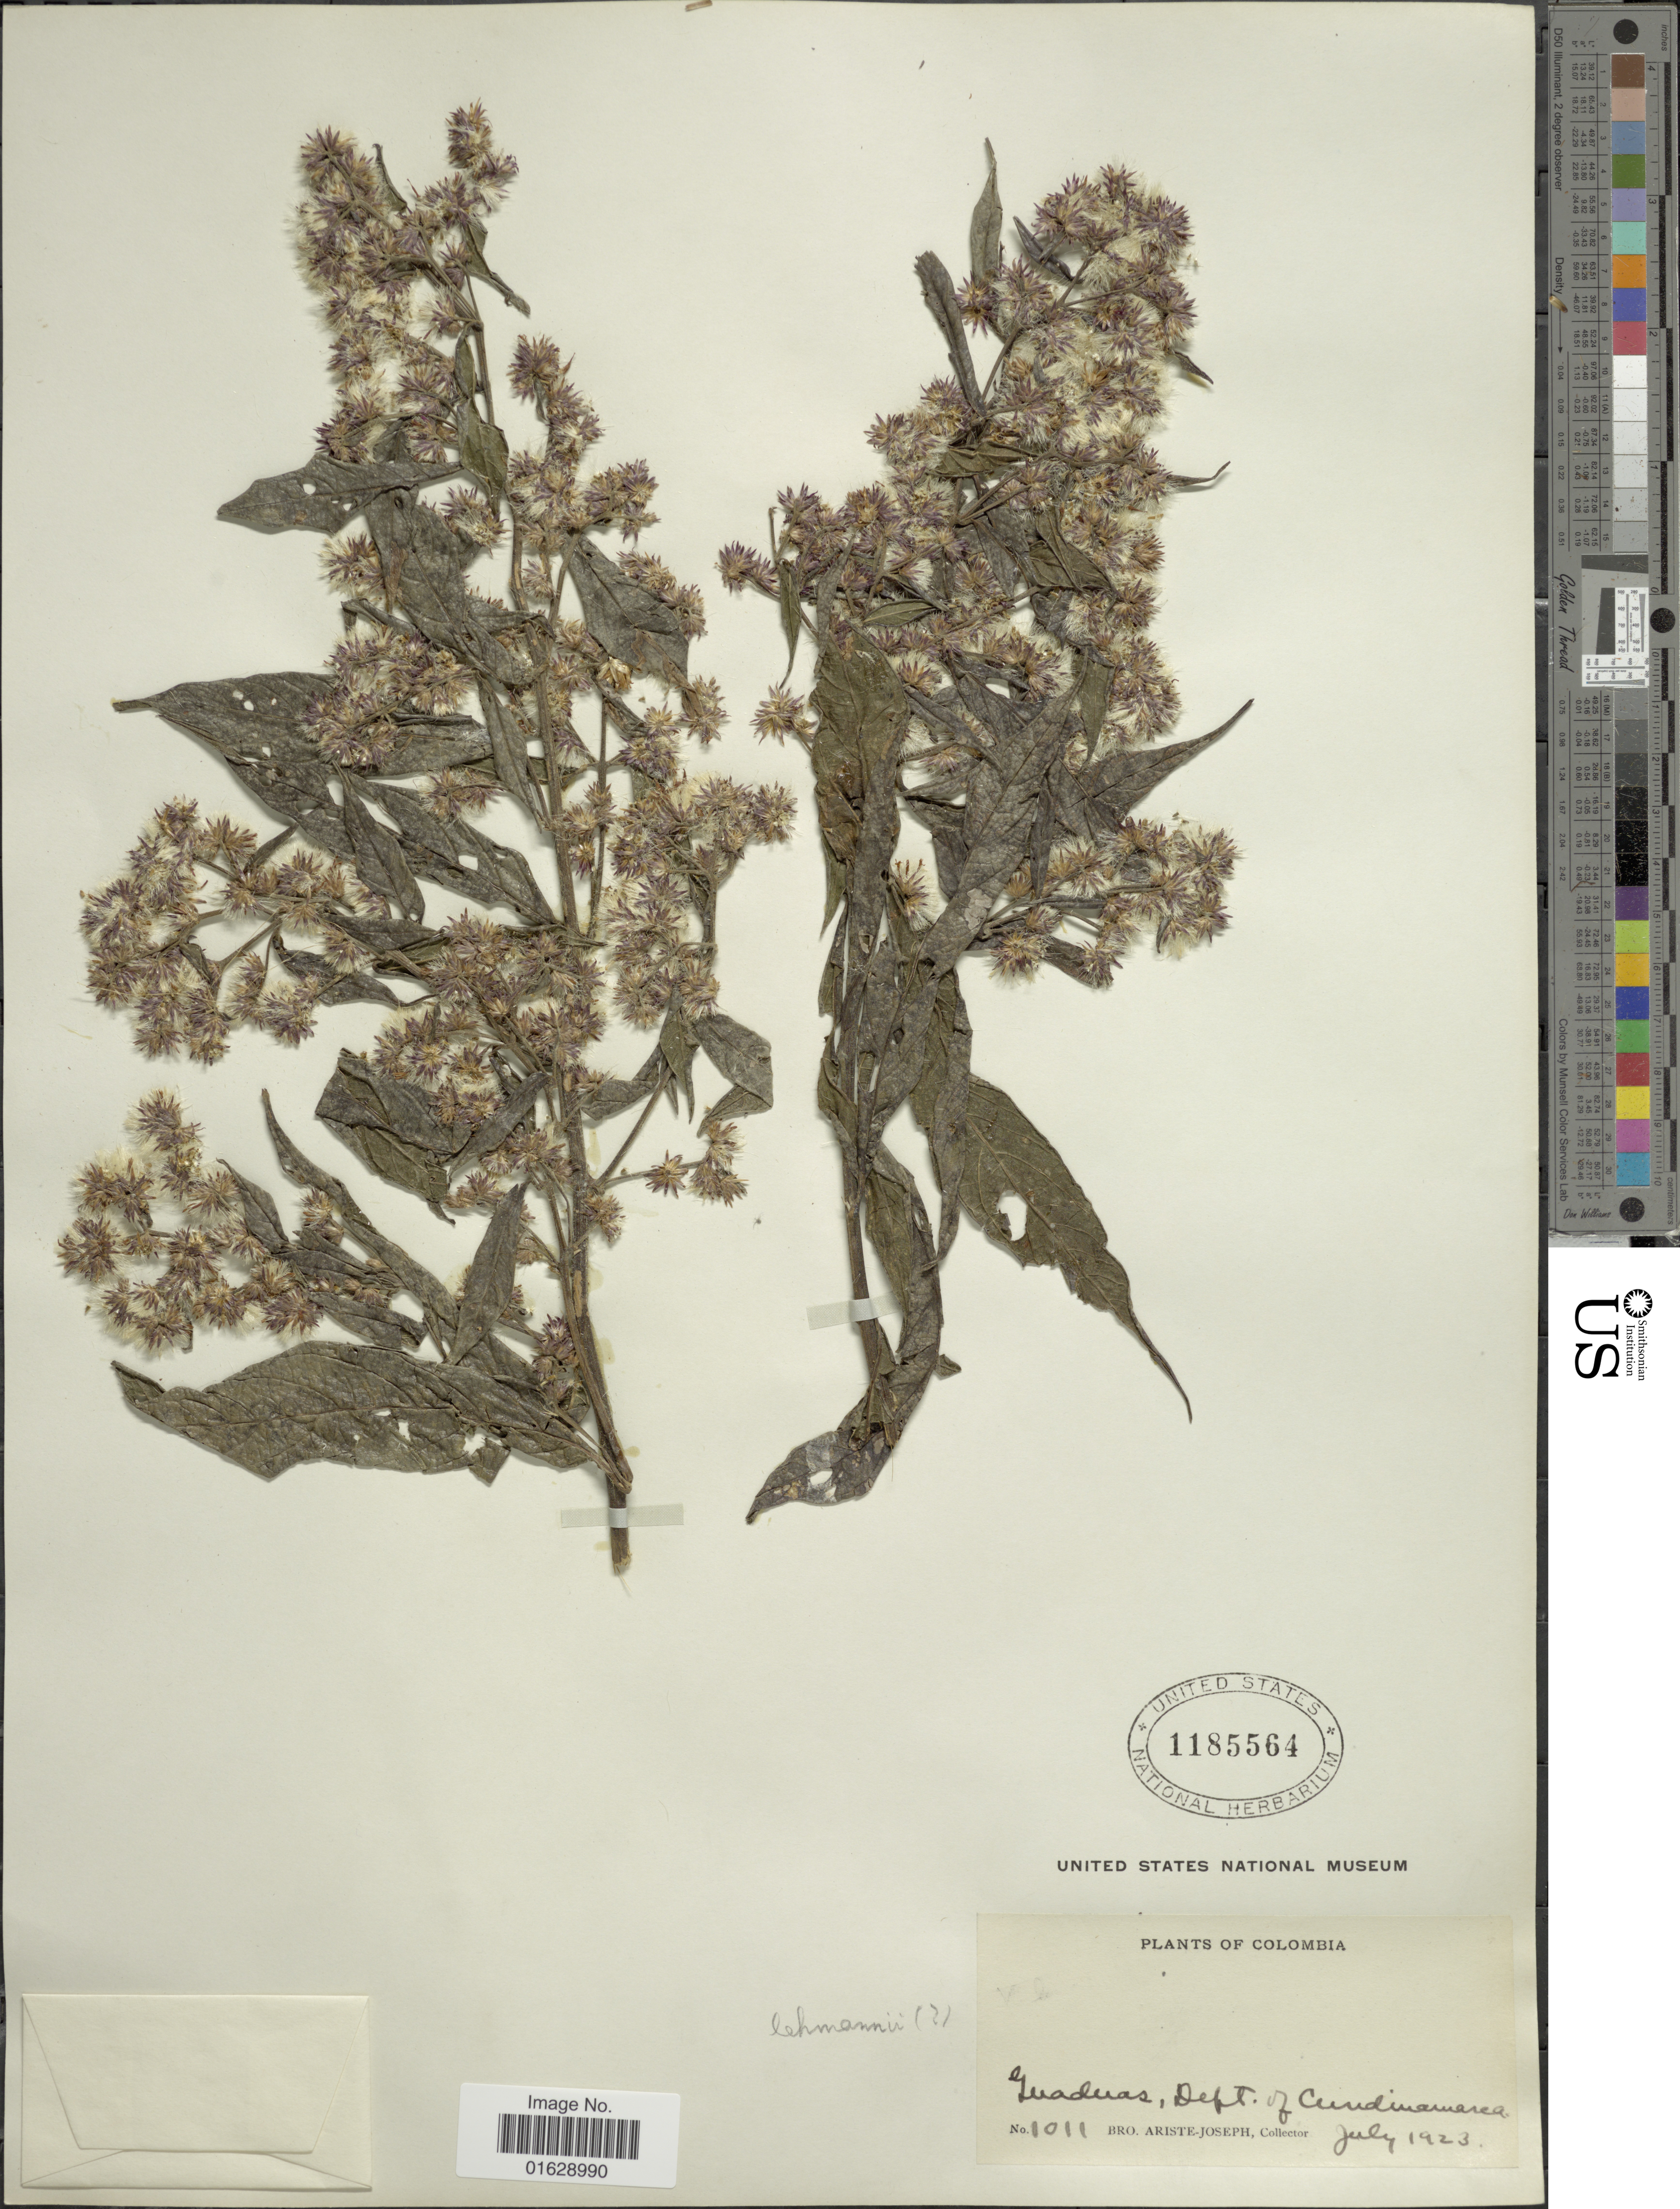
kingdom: Plantae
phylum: Tracheophyta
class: Magnoliopsida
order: Asterales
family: Asteraceae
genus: Lepidaploa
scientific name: Lepidaploa lehmannii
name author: (Hieron.) H. Rob.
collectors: Bro. Ariste-Joseph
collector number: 1011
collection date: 1923-07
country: Colombia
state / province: Cundinamarca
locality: Guaduas, Dept. of Cundinamarca.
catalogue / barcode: US 1185564